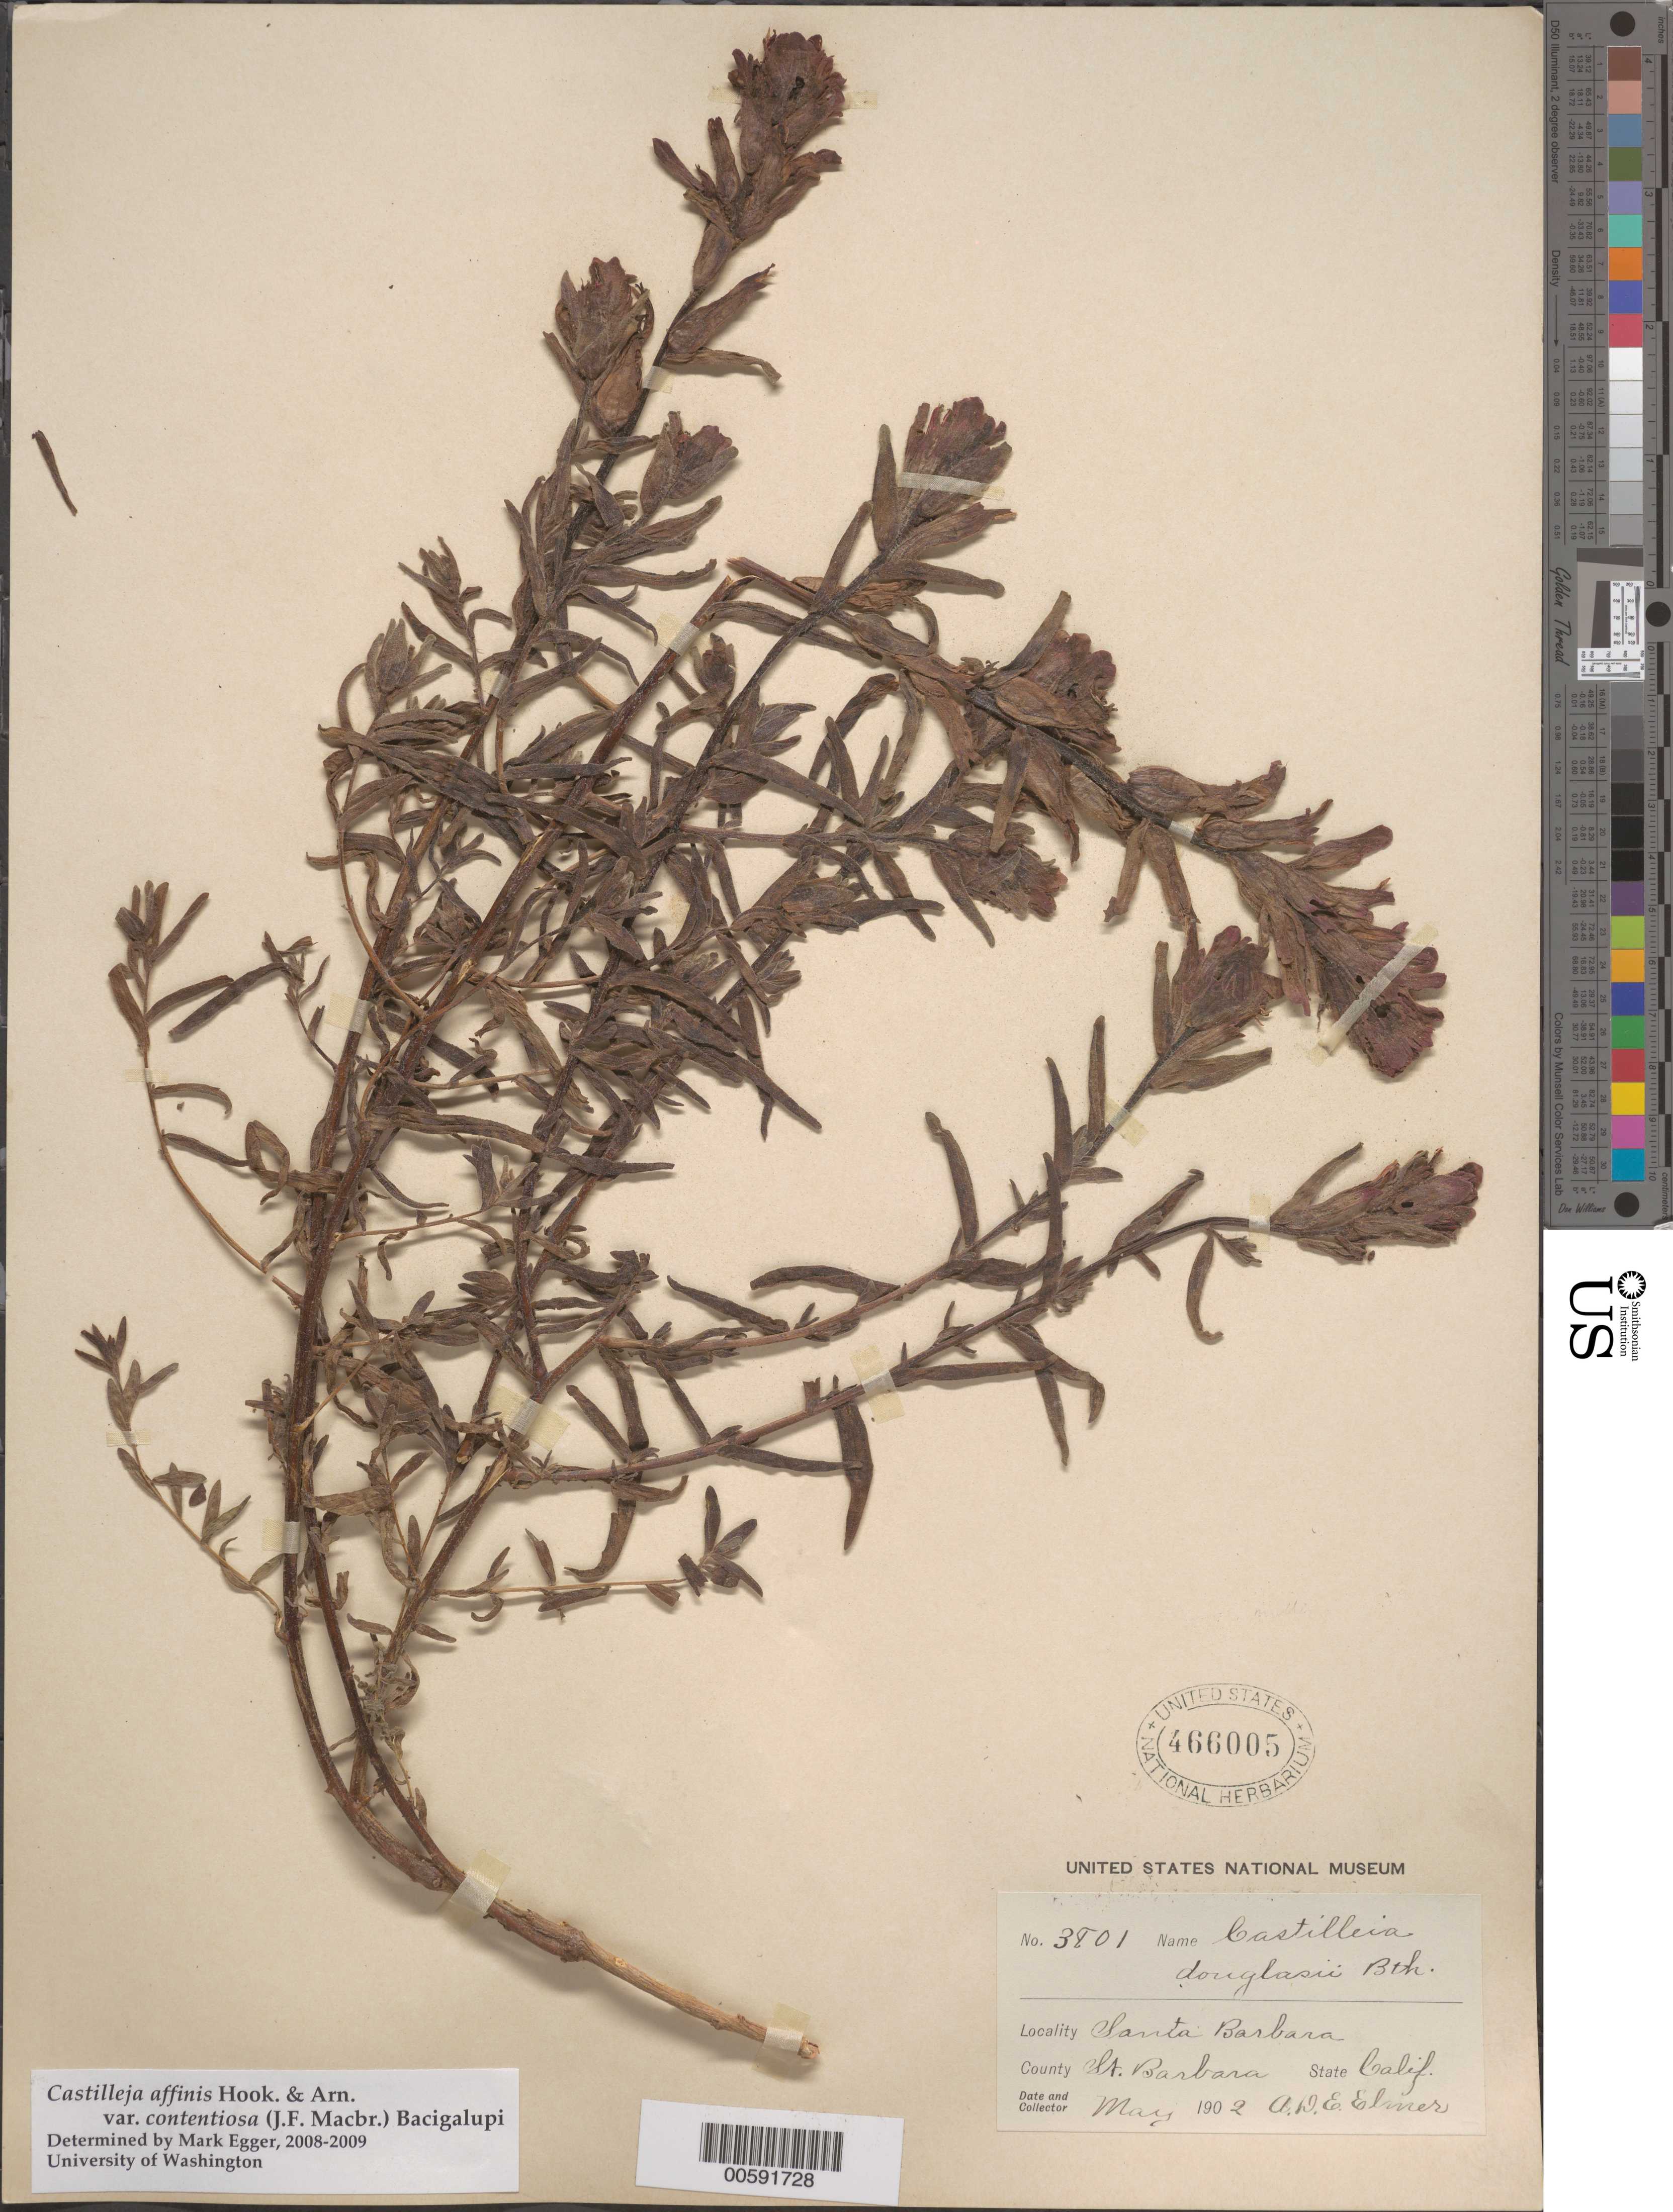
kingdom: Plantae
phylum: Tracheophyta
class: Magnoliopsida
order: Lamiales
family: Orobanchaceae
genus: Castilleja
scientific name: Castilleja affinis var. contentiosa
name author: (J.F. Macbr.) Bacigalupi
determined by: Egger, J. M., University of Washington Botanic Gardens (UNITED STATES)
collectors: A. D. E. Elmer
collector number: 3801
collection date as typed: May 1902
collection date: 1902-05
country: United States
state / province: California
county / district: Santa Barbara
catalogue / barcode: US 466005